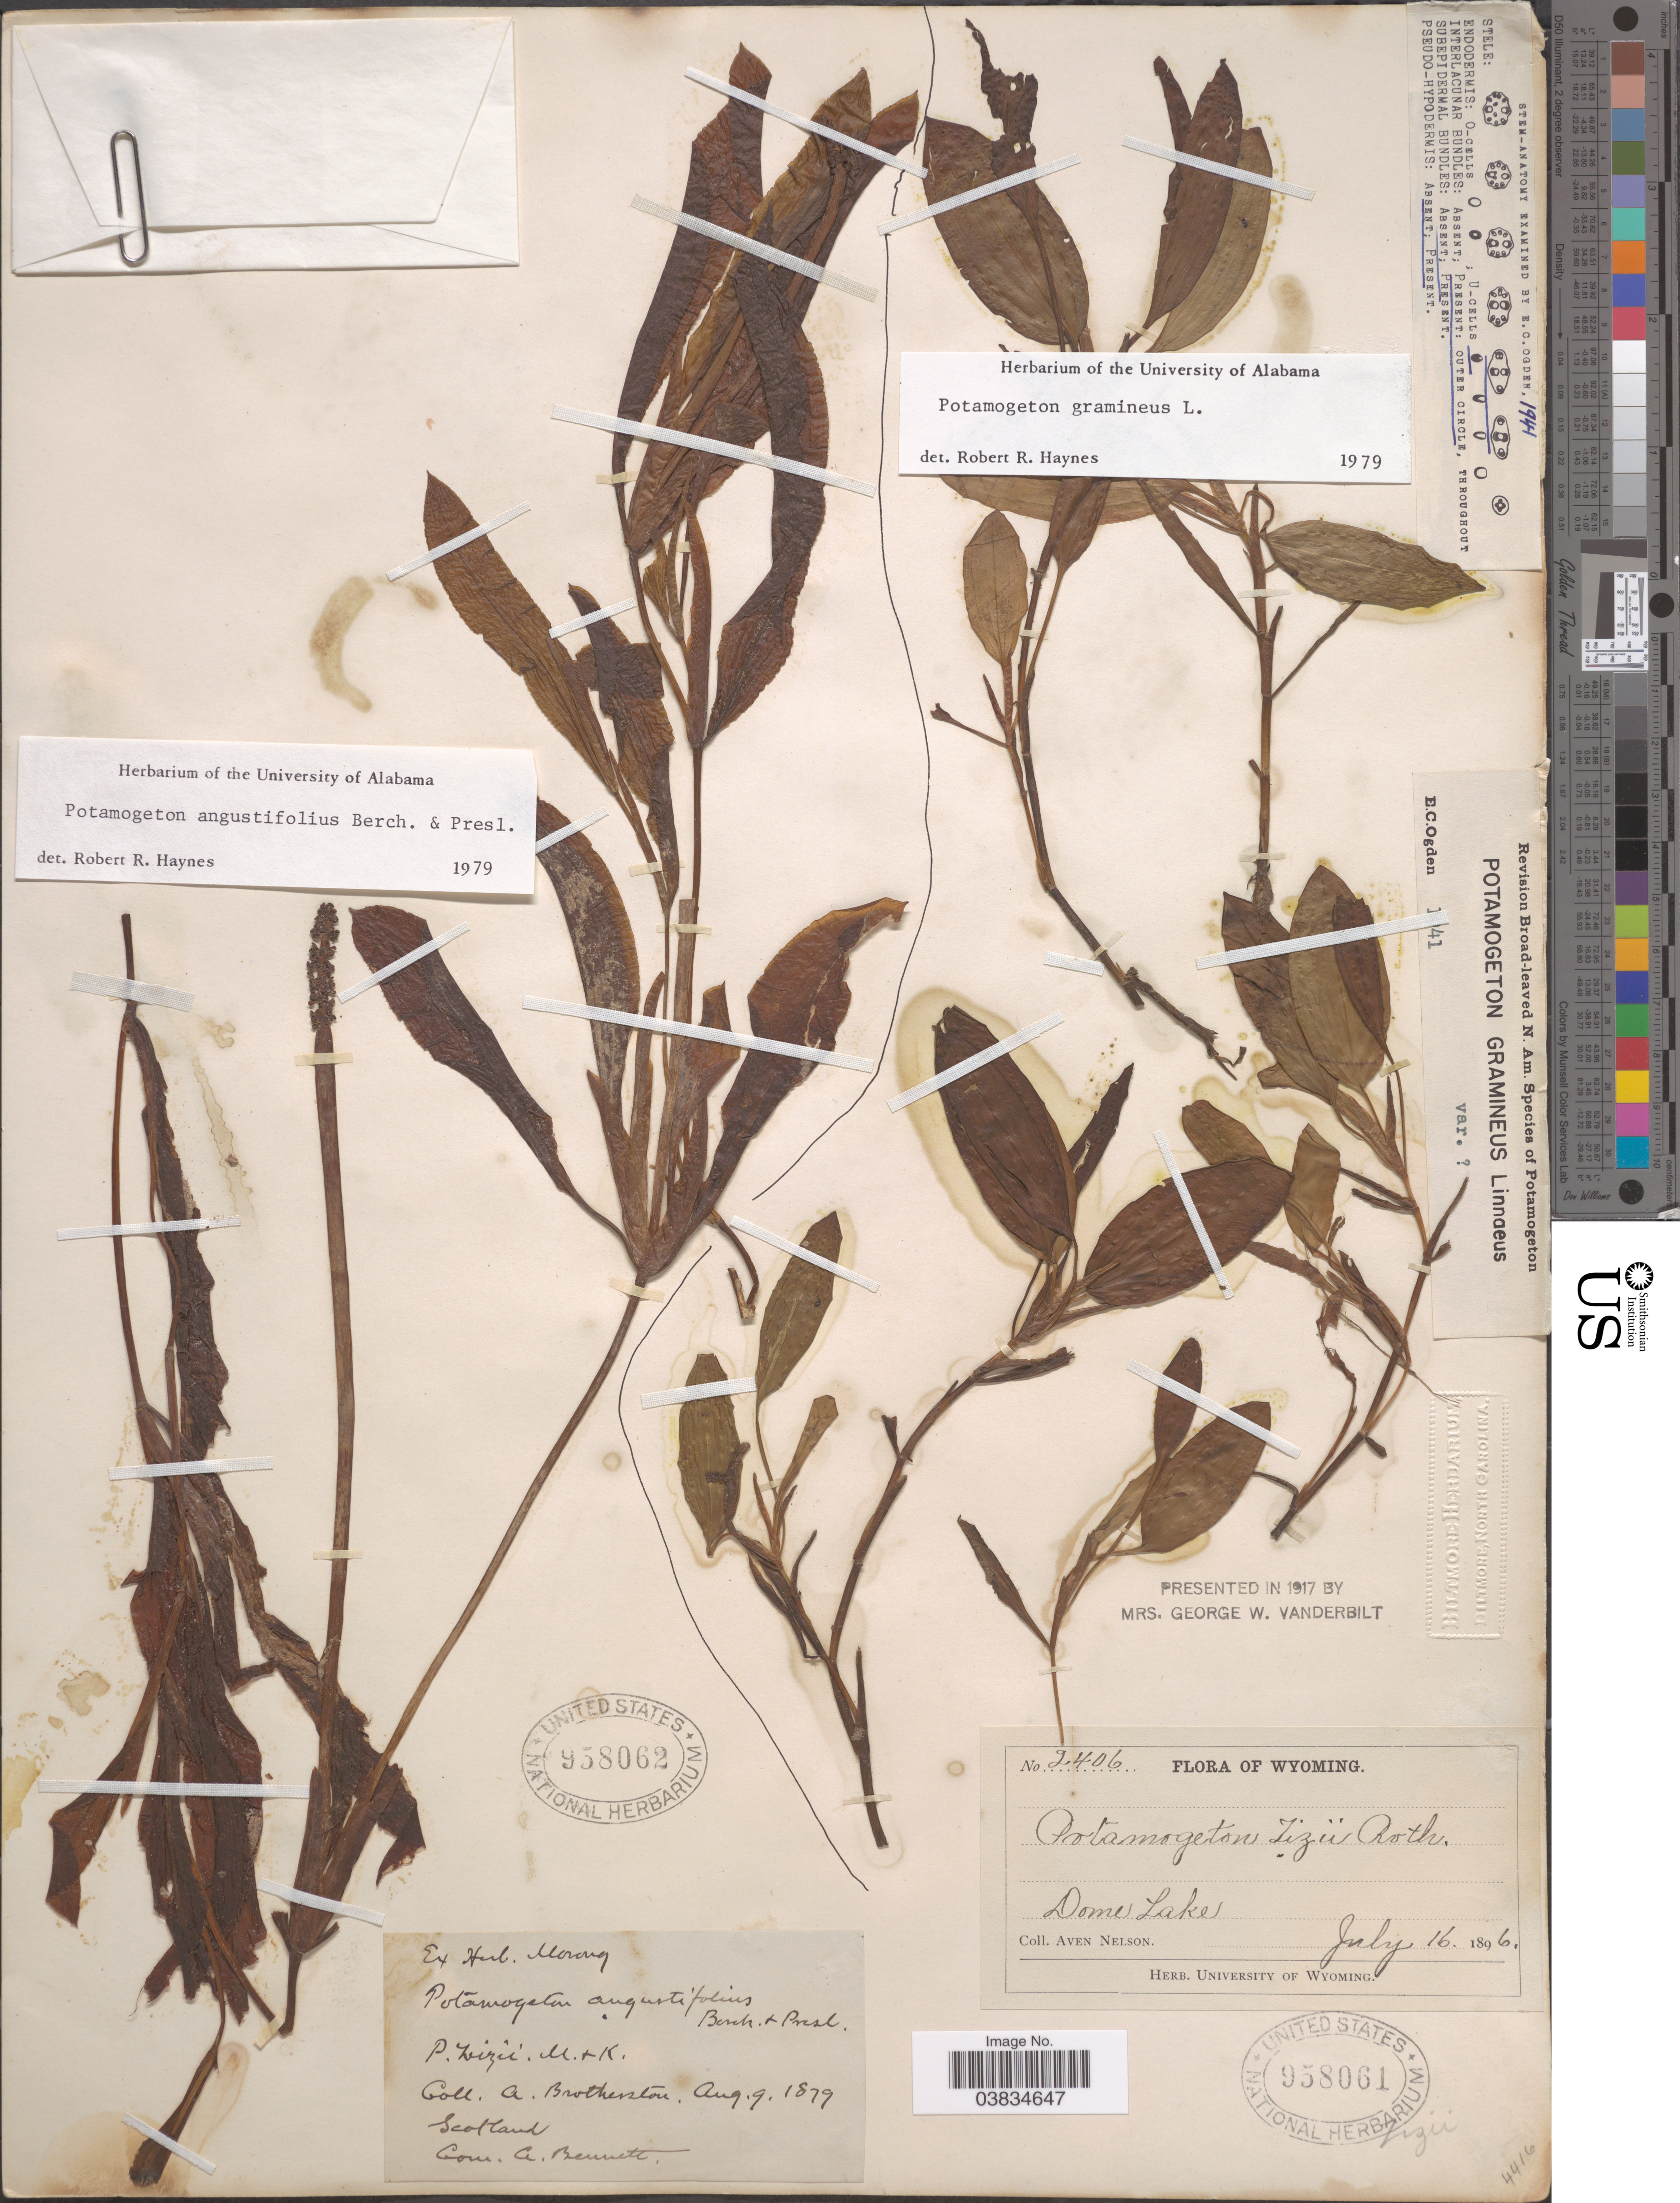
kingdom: Plantae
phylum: Tracheophyta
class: Liliopsida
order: Alismatales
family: Potamogetonaceae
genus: Potamogeton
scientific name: Potamogeton gramineus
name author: L.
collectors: A. Nelson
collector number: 2406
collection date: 1896-07-16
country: United States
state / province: Wyoming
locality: Dome Lake.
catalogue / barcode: US 958061-2